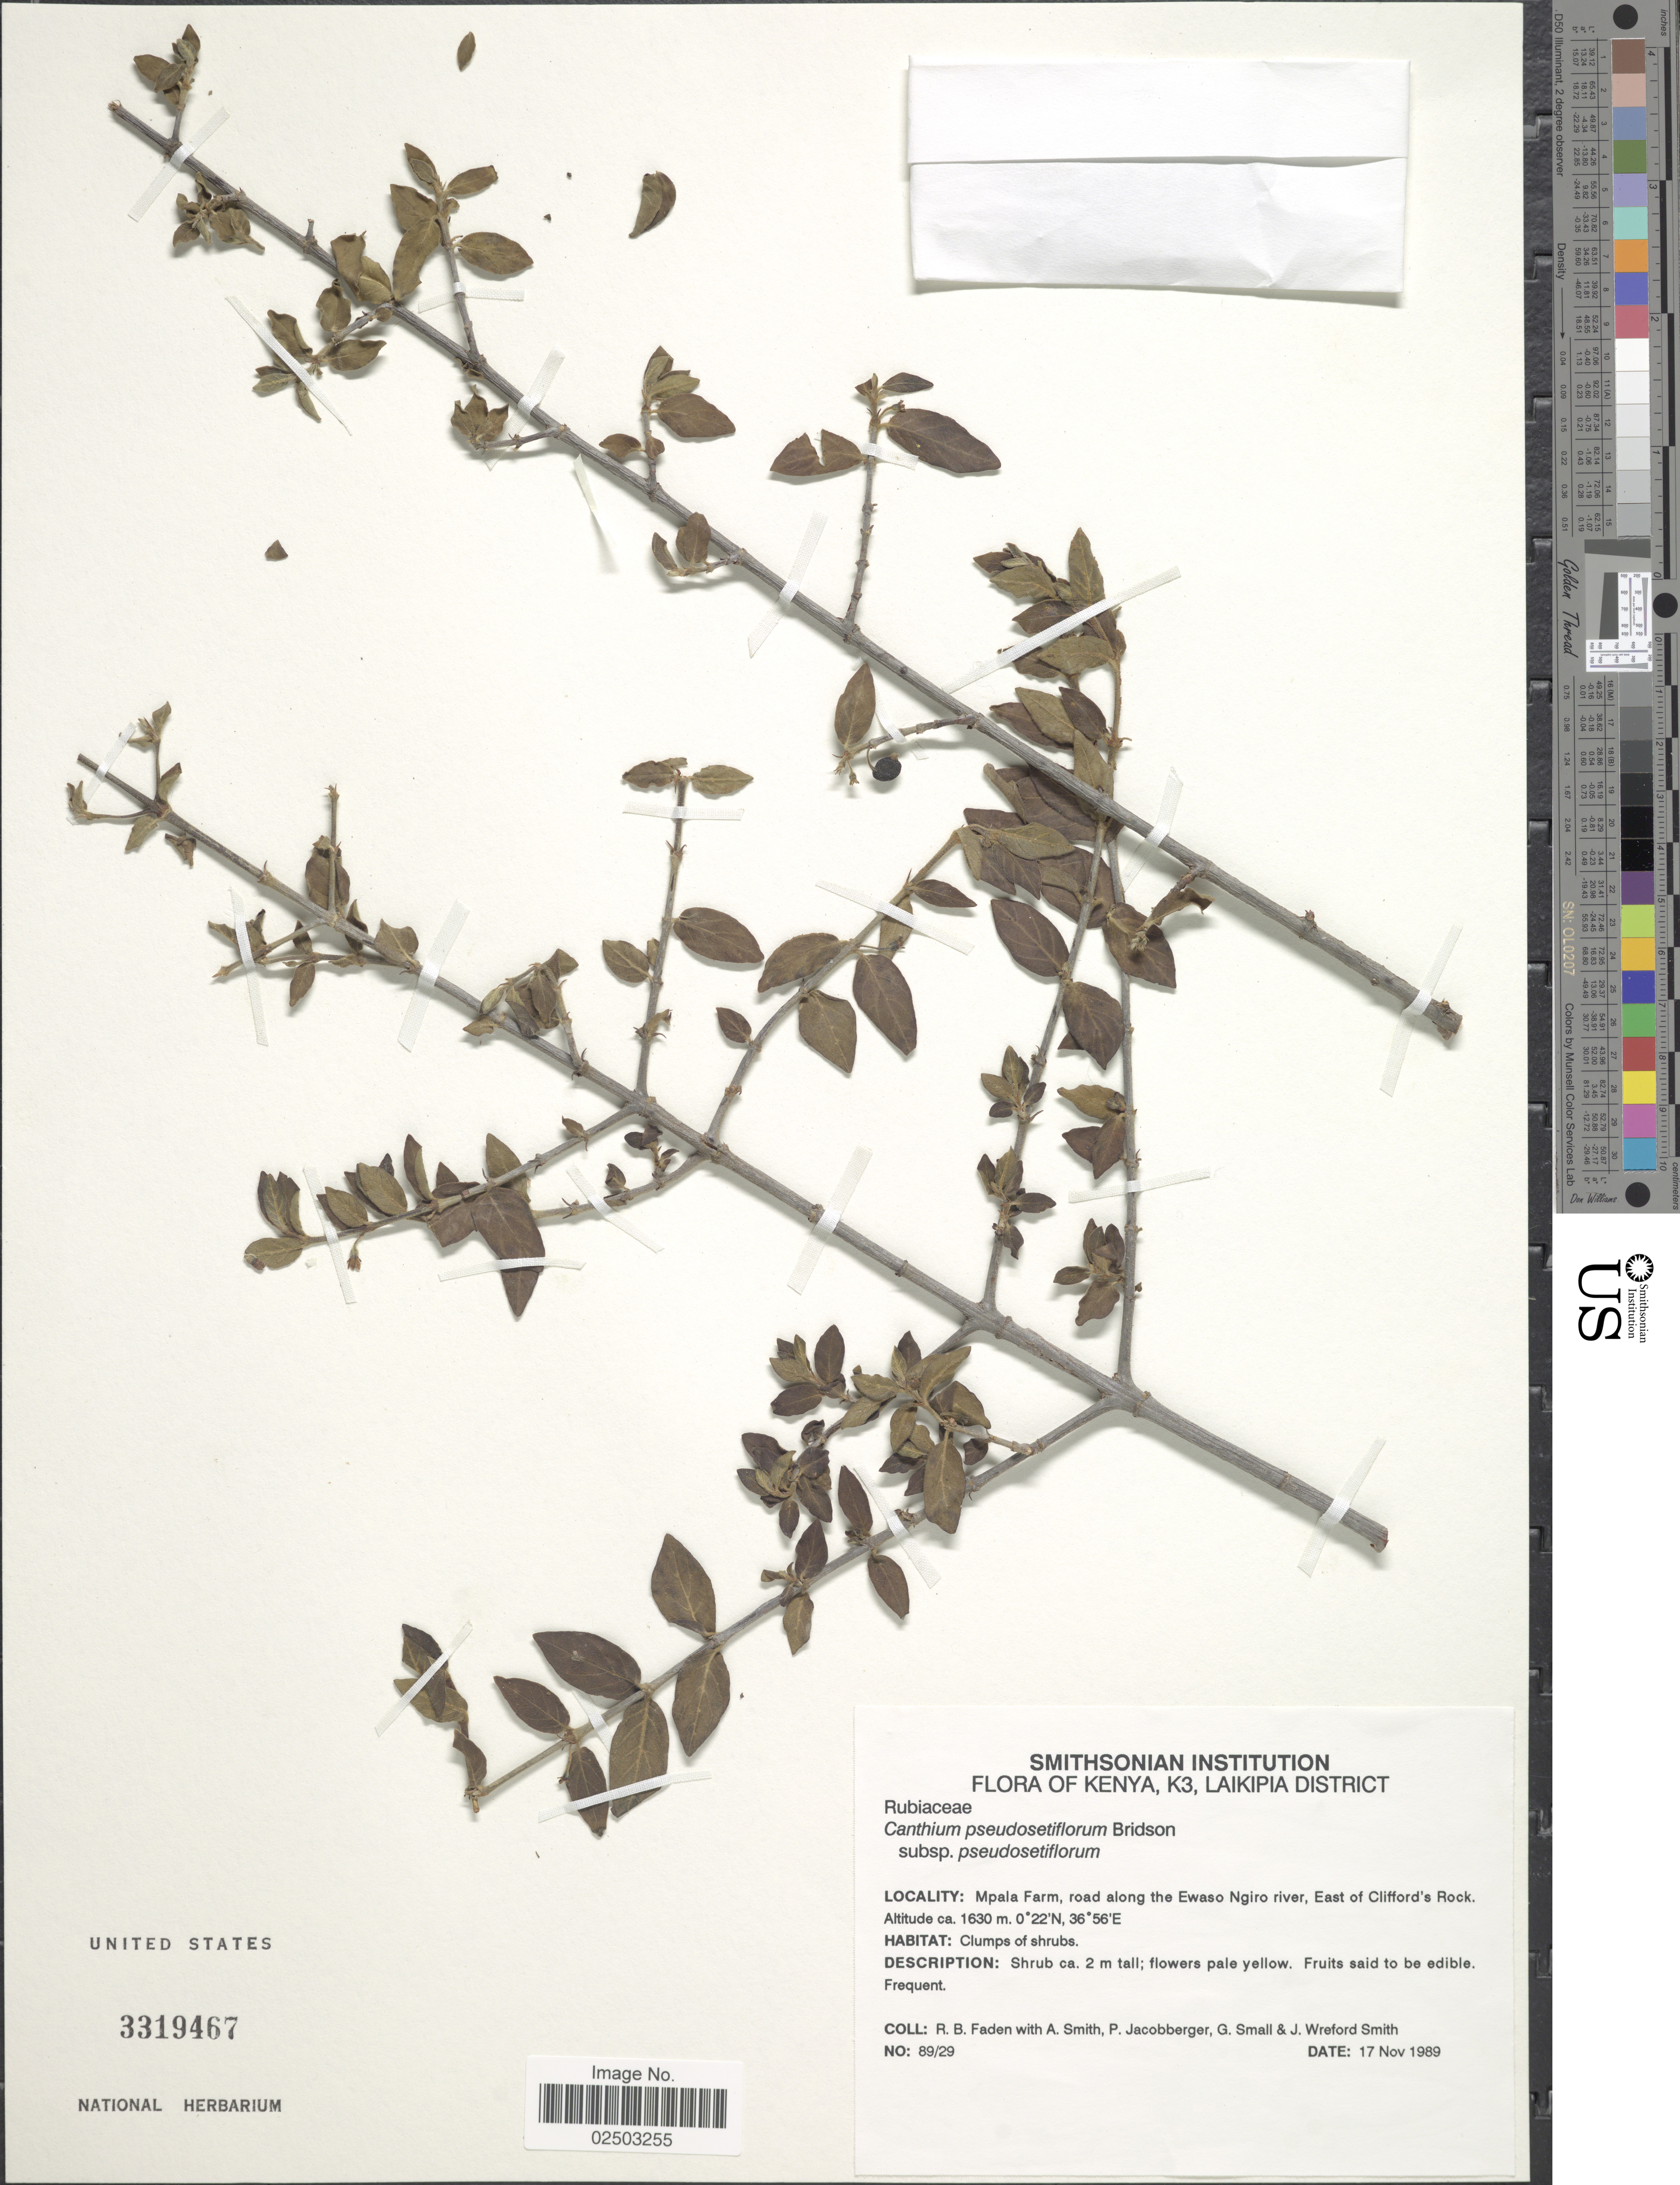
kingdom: Plantae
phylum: Tracheophyta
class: Magnoliopsida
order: Gentianales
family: Rubiaceae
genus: Canthium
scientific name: Canthium pseudosetiflorum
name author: Bridson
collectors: R. B. Faden, A. Smith, P. Jacobberger, G. Small & J. W. Smith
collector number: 89/29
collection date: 1989-11-17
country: Kenya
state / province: Laikipia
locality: Kenya, K3, Laikipia District, Mpala Farm, road along the Ewaso Ngiro river, East of Clifford's Rock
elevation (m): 1630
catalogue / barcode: US 3319467